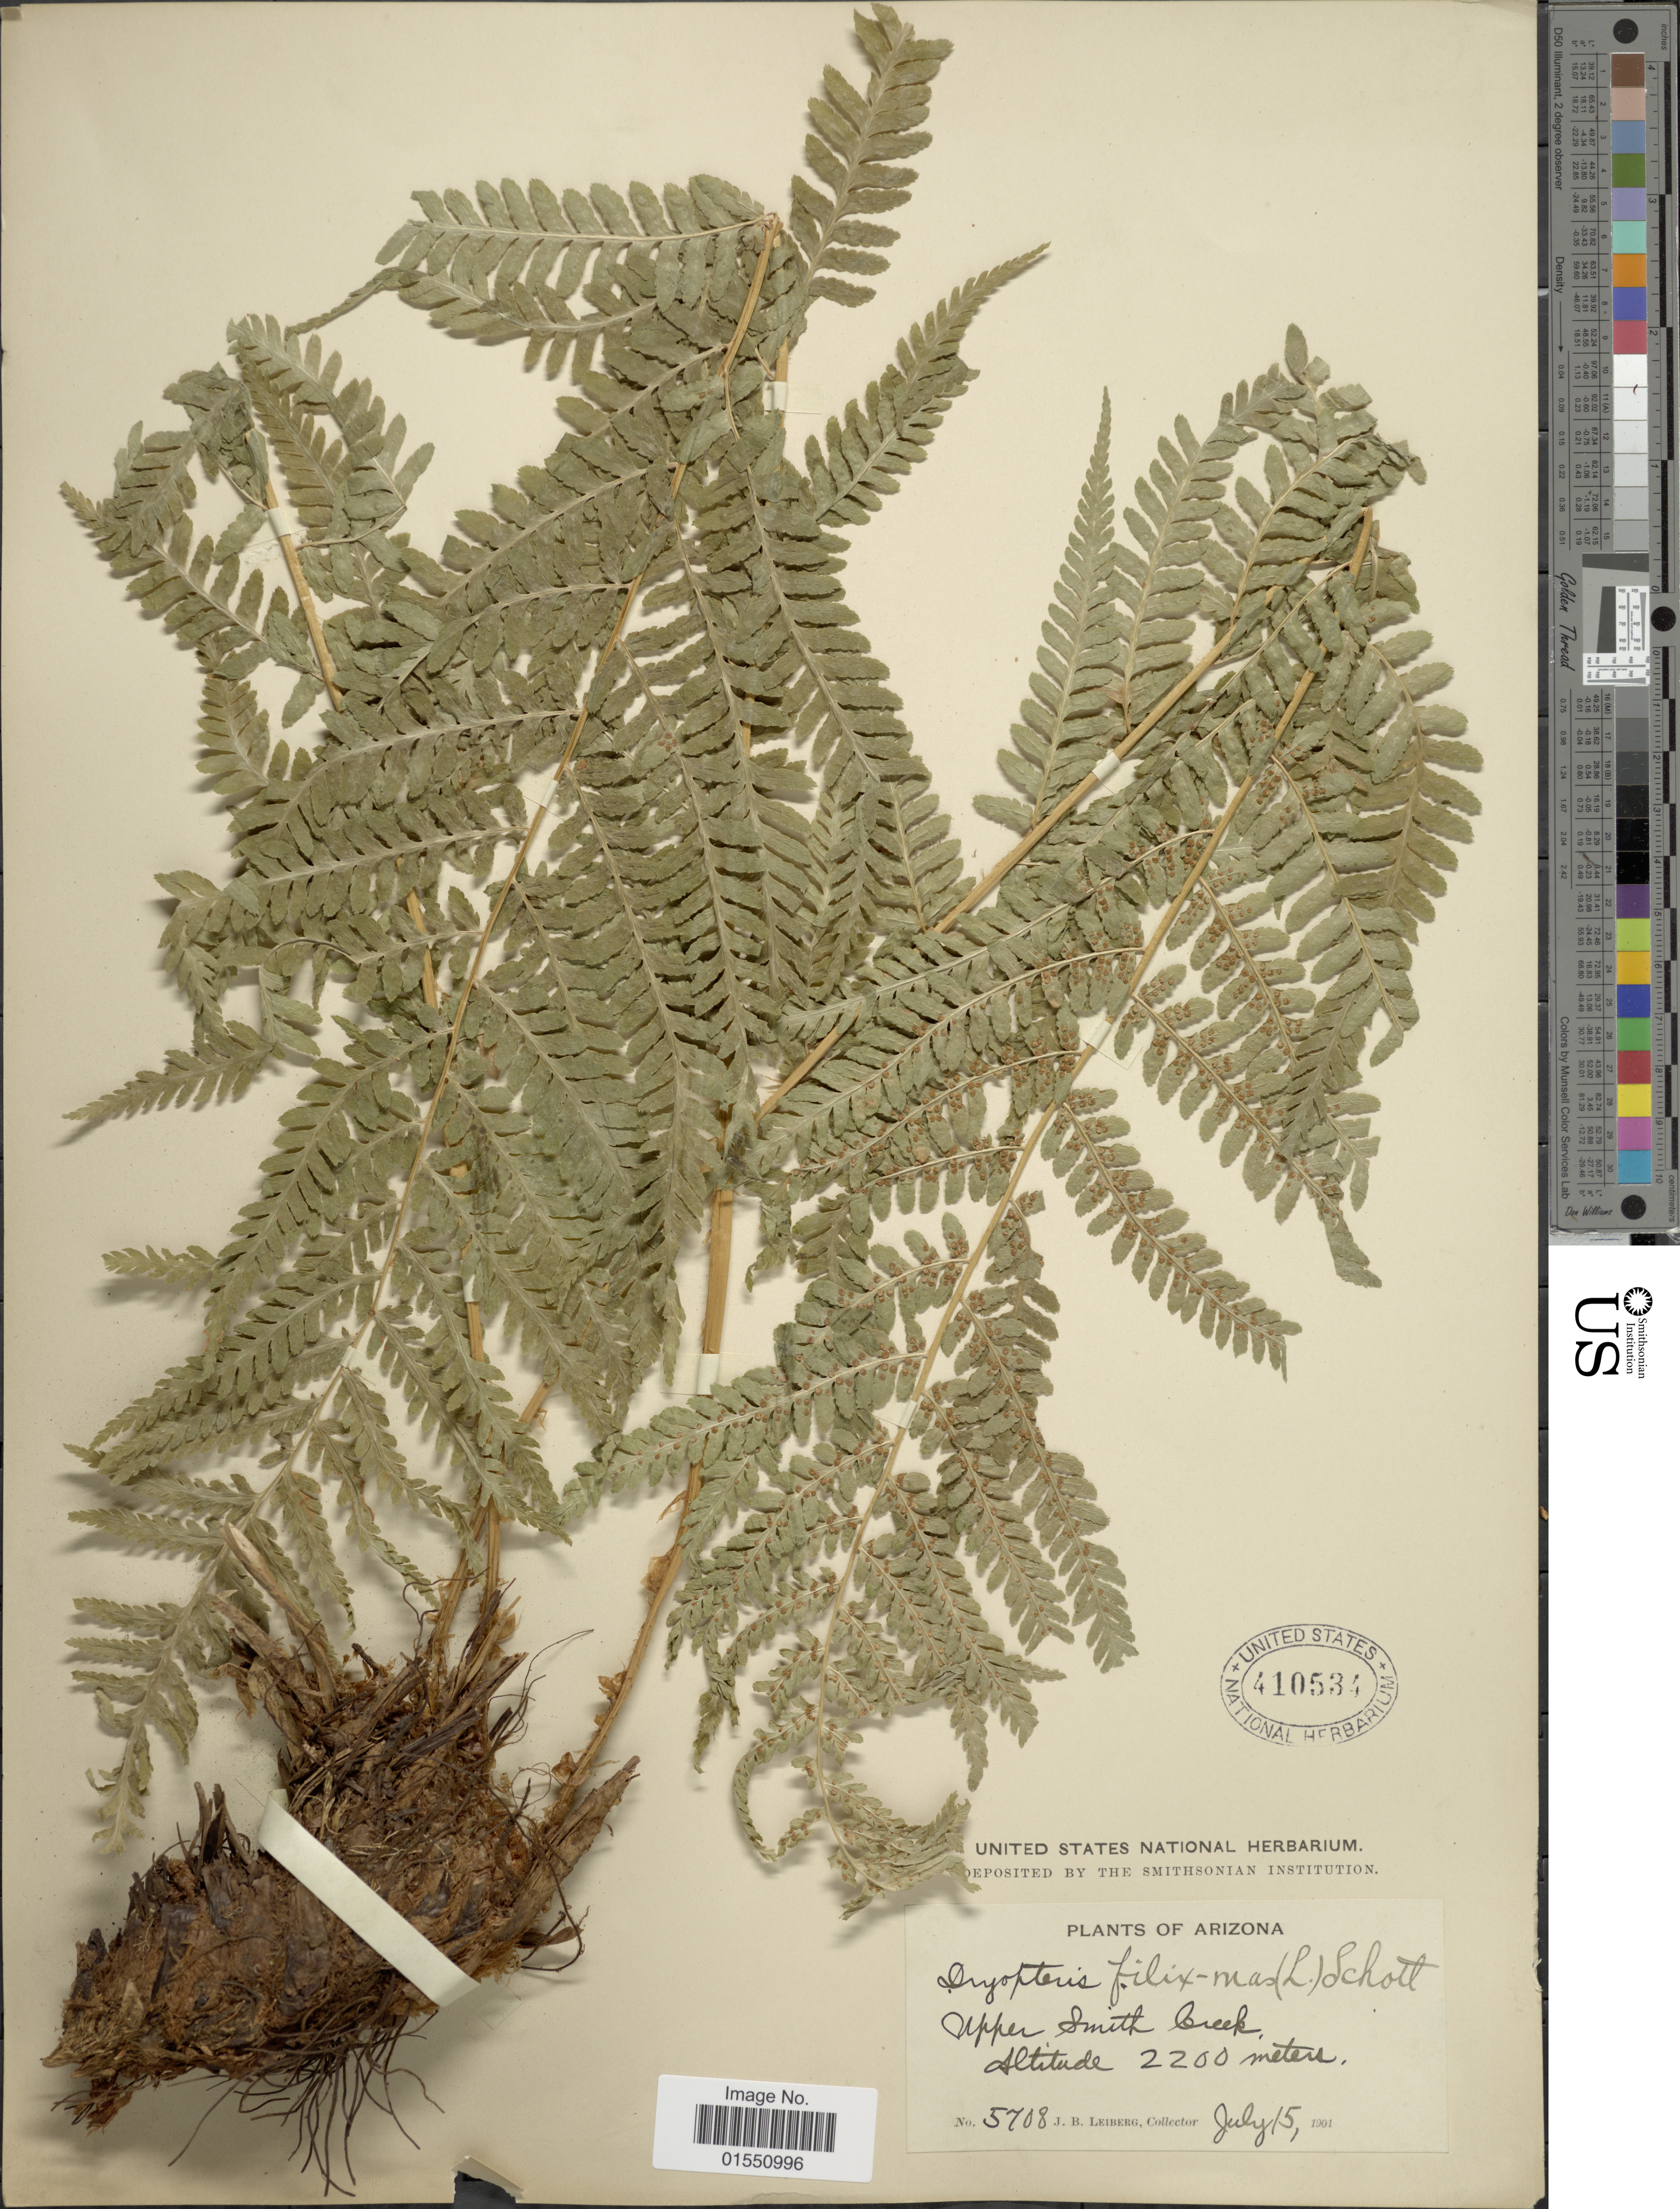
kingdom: Plantae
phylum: Tracheophyta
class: Polypodiopsida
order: Polypodiales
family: Dryopteridaceae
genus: Dryopteris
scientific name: Dryopteris filix-mas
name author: (L.) Schott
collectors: J. B. Leiberg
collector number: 5708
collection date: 1901-07-15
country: United States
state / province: Arizona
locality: Upper Smith Creek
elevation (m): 2200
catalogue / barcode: US 410534